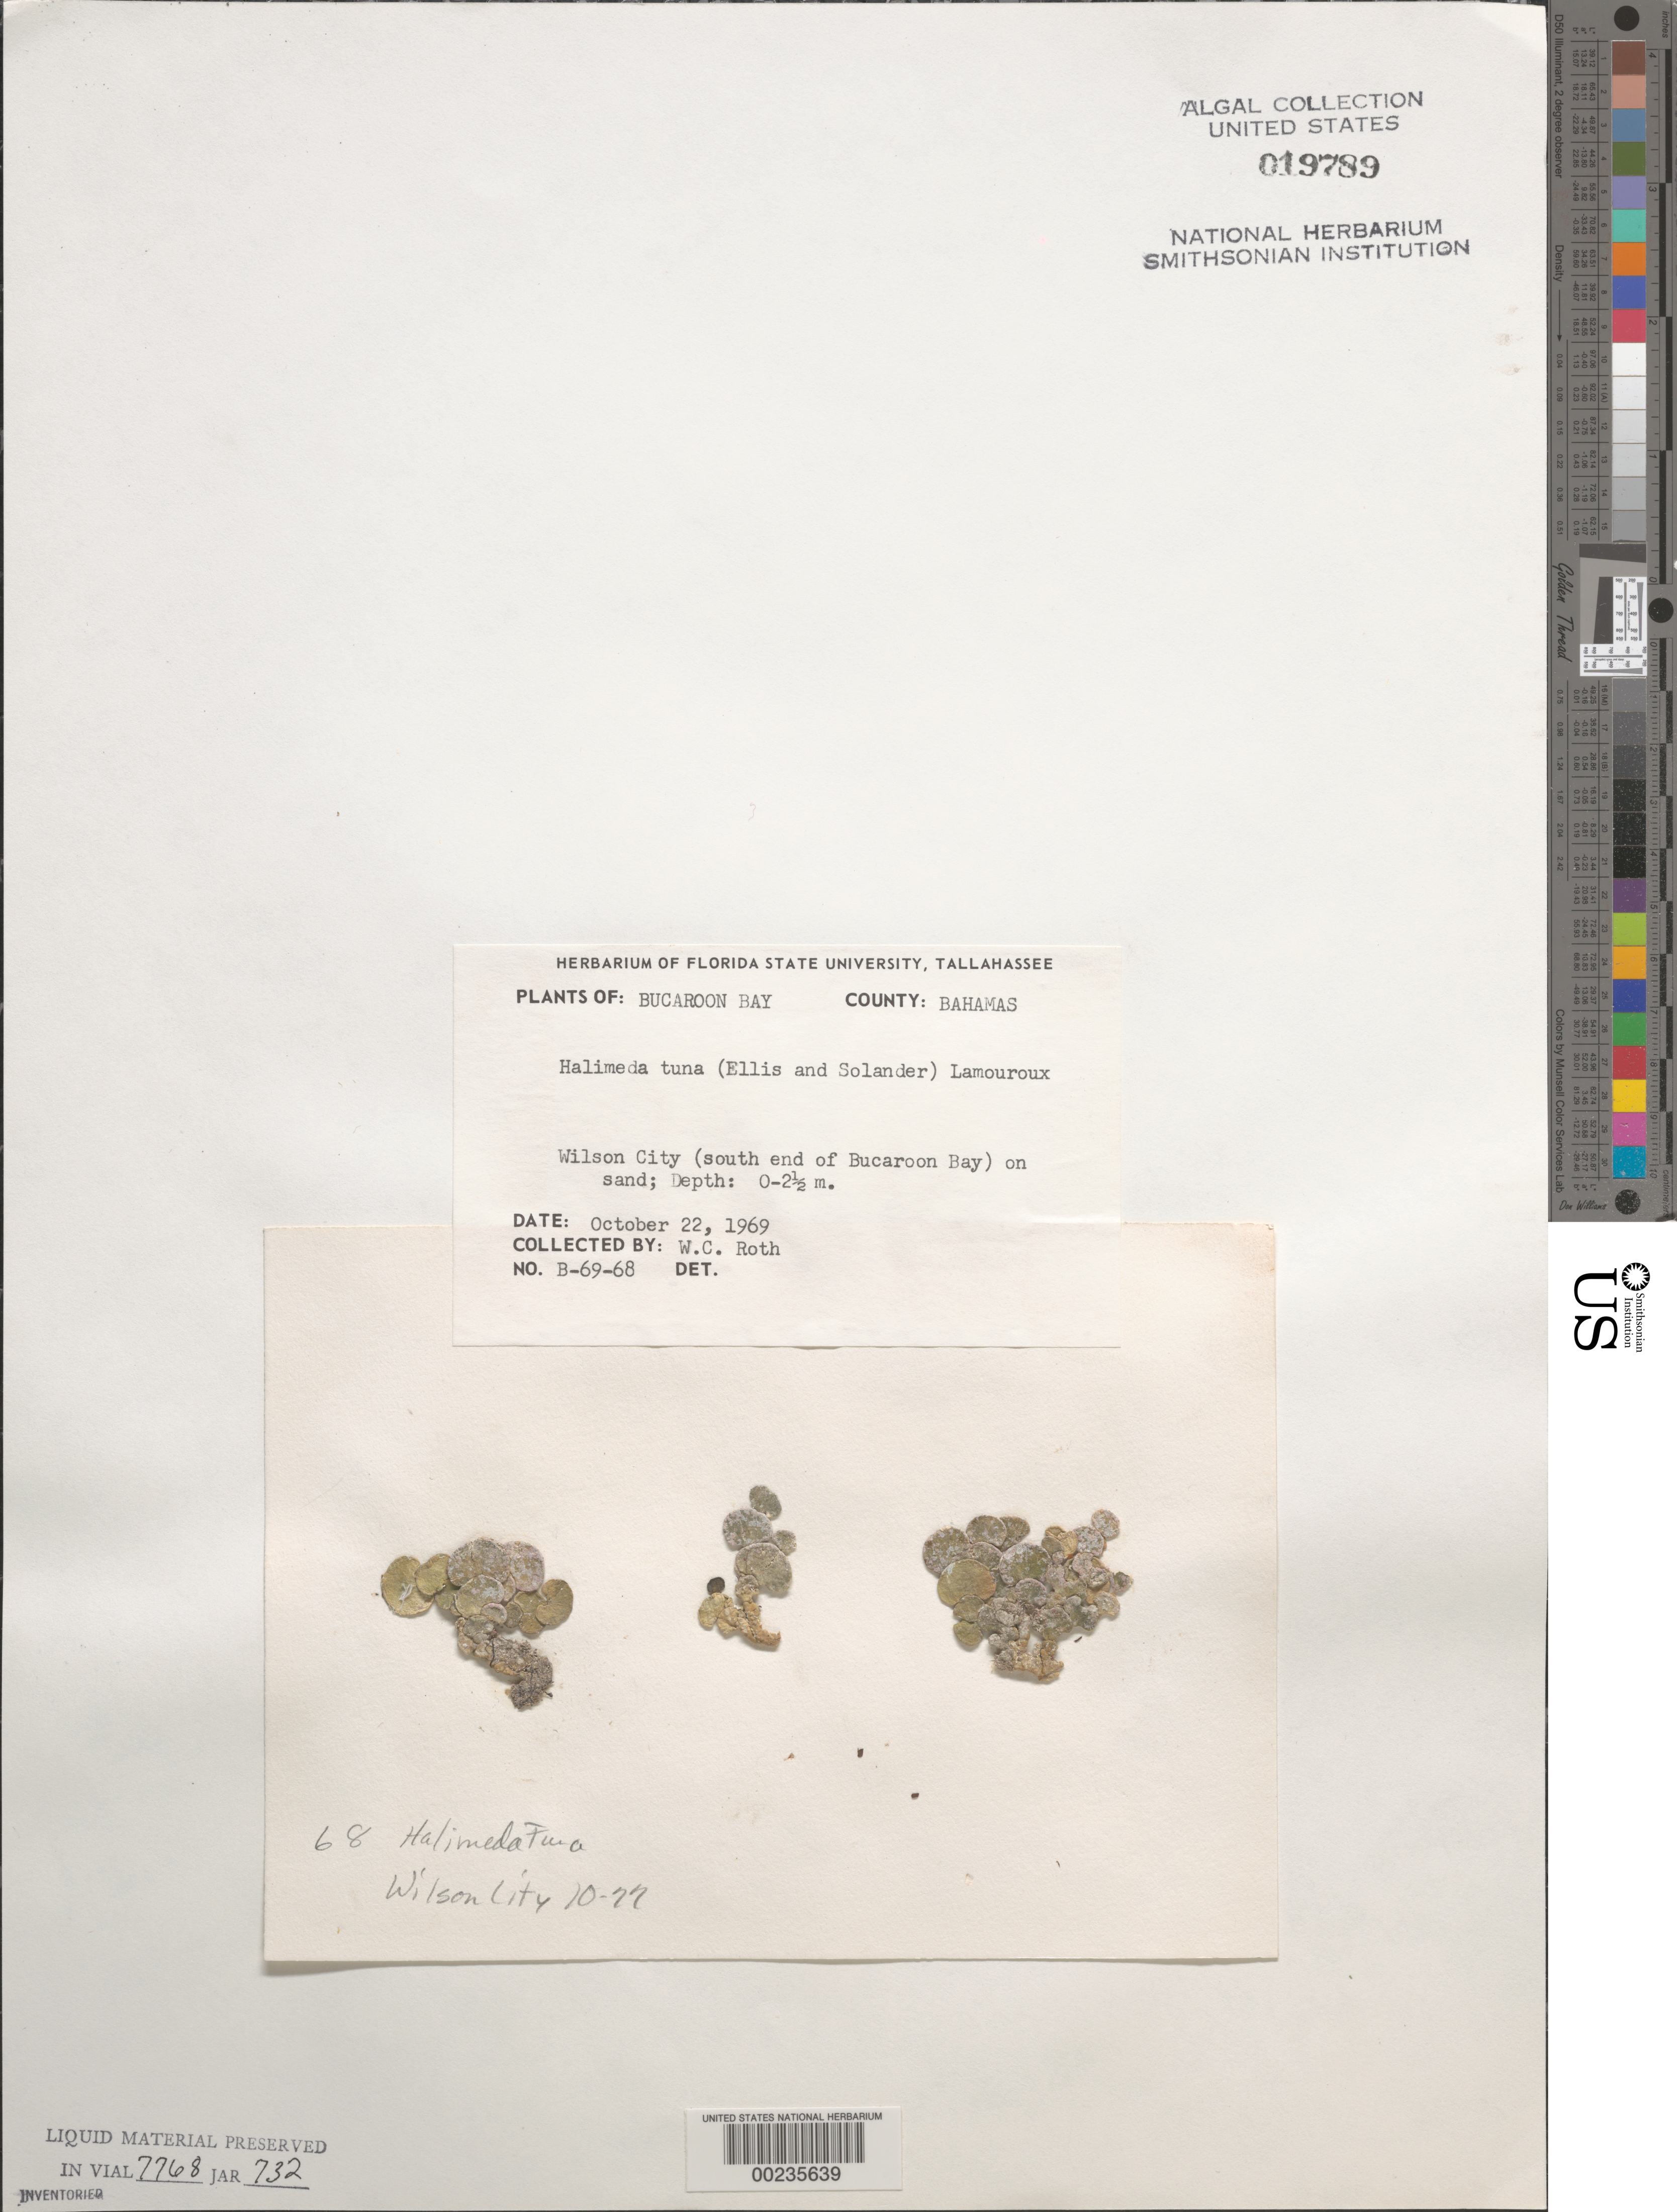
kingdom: Plantae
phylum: Chlorophyta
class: Ulvophyceae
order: Bryopsidales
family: Halimedaceae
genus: Halimeda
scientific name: Halimeda tuna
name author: (J. Ellis & Sol.) J.V.Lamouroux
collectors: W. C. Roth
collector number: B-69-68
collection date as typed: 22 Oct 1969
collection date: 1969-10-22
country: Bahamas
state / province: Abaco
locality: Wilson city, great abaco island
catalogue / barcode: US 19789